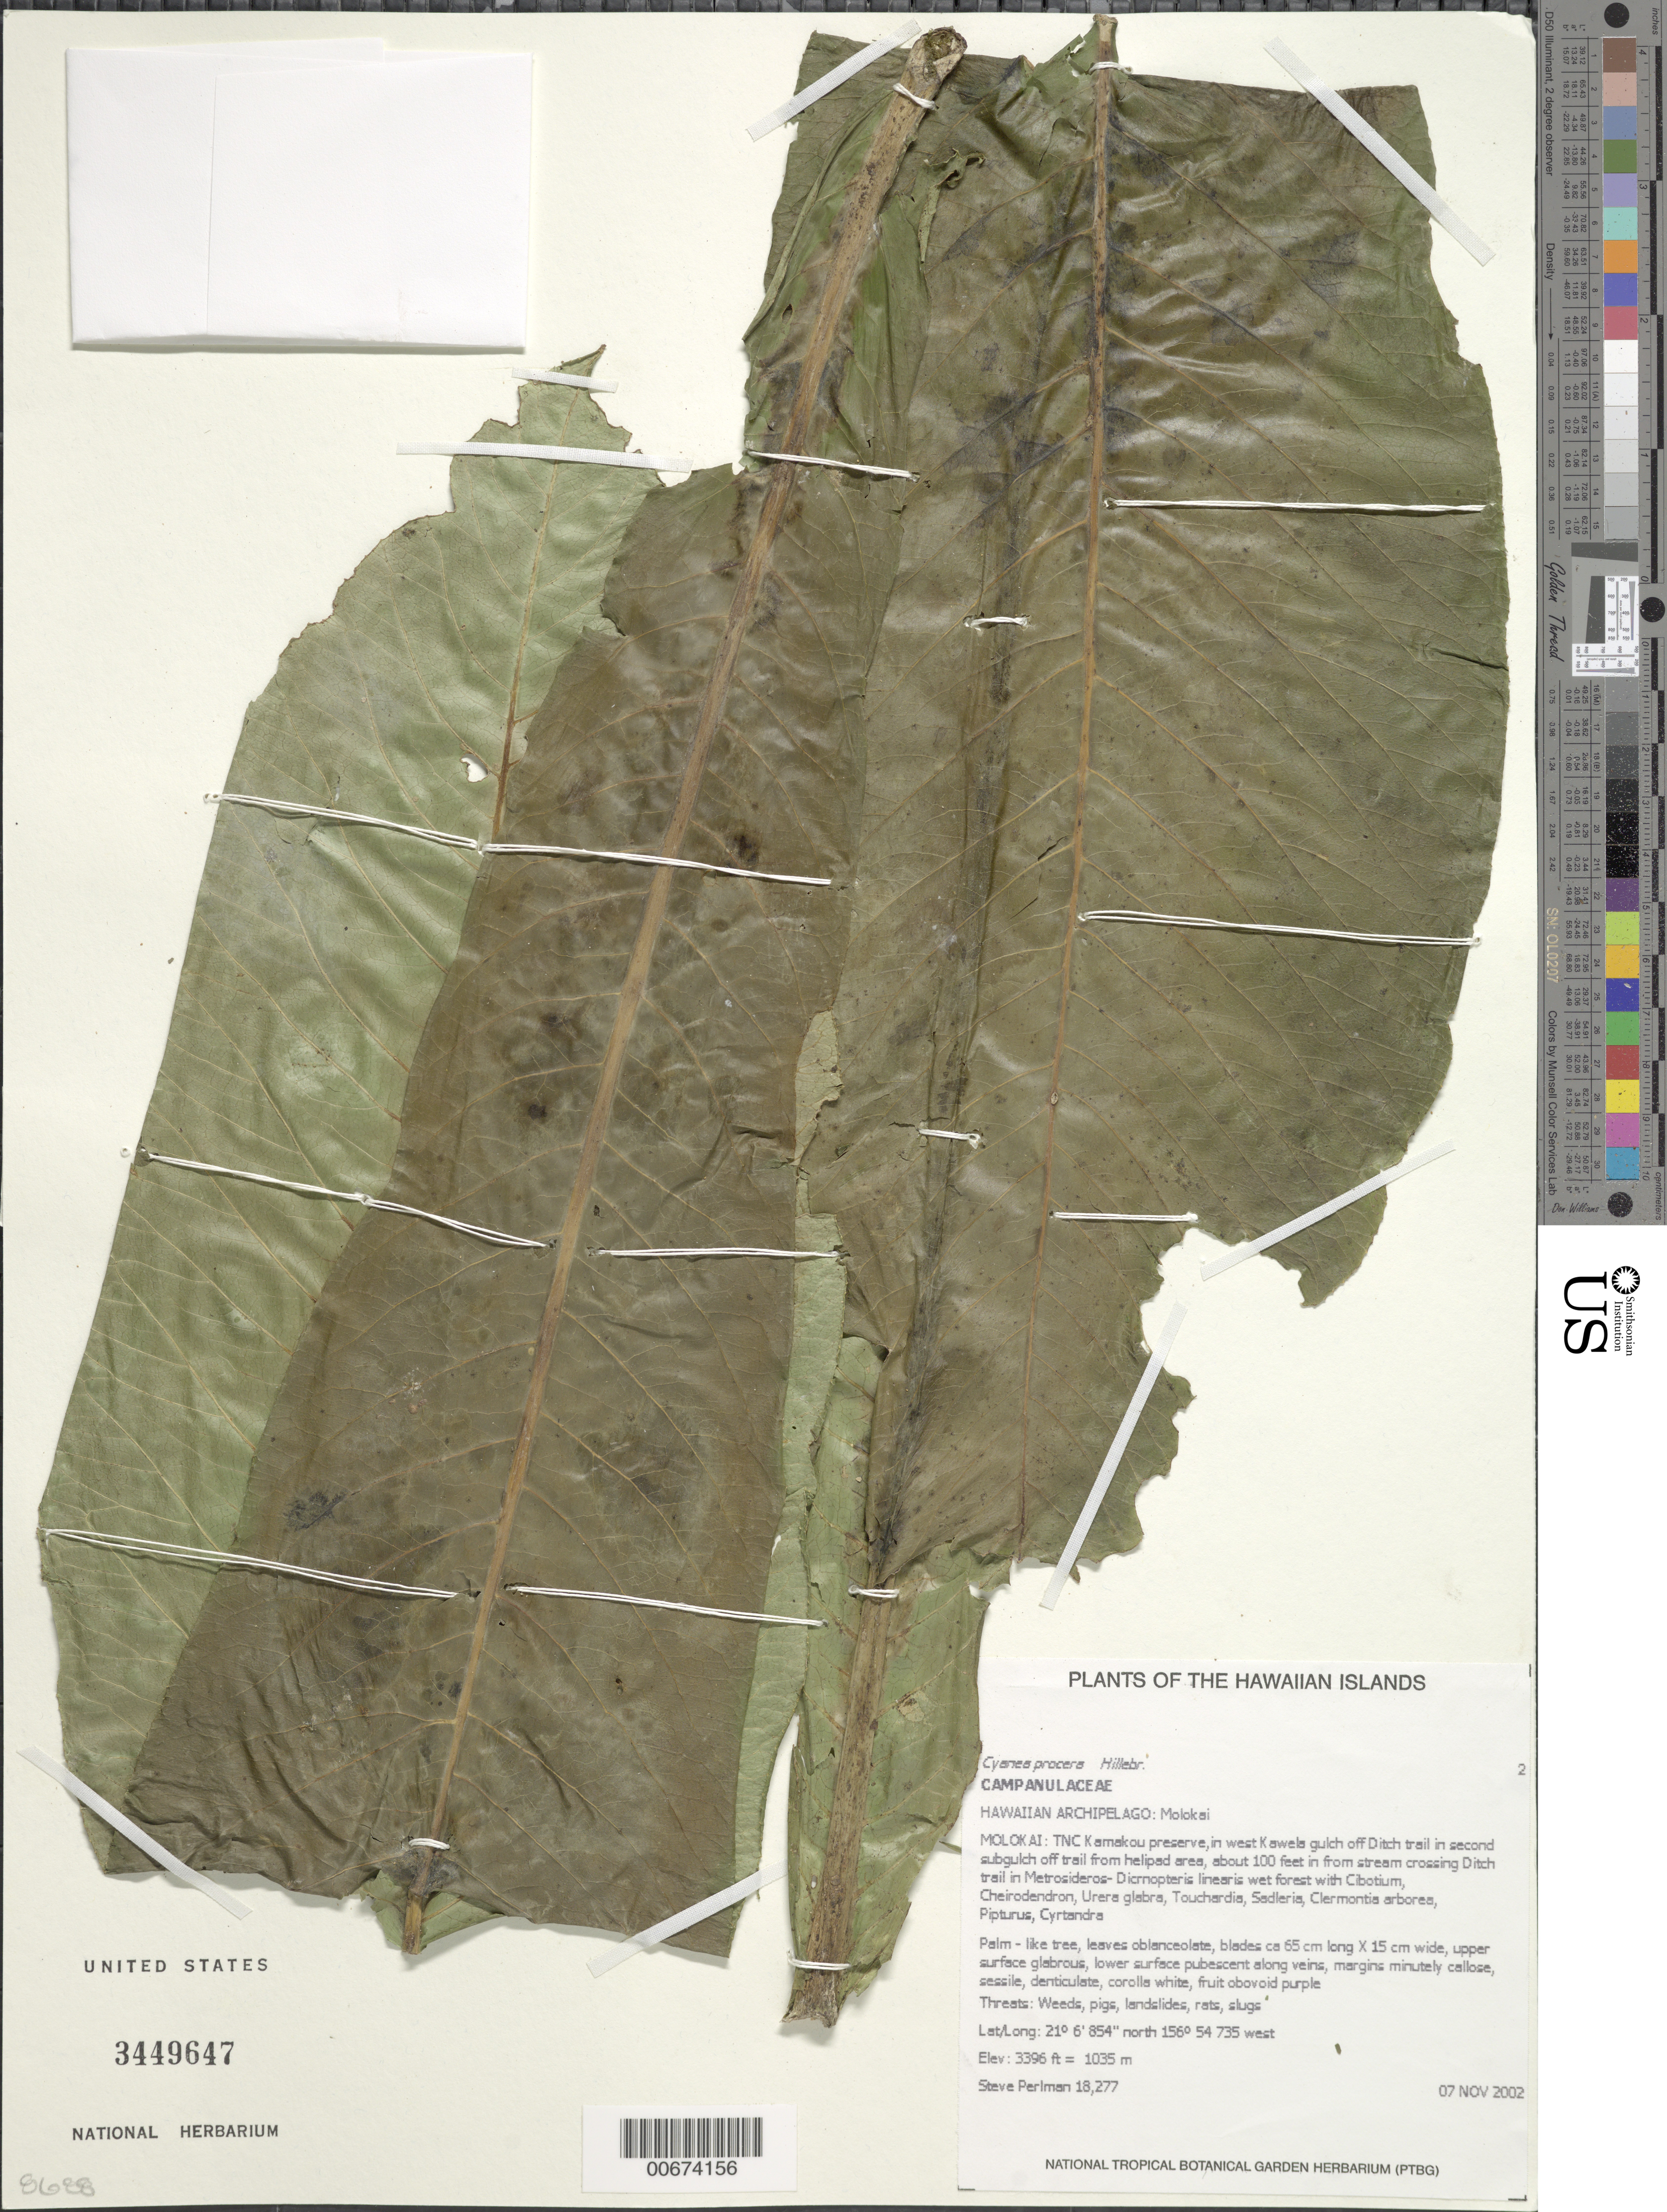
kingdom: Plantae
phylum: Tracheophyta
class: Magnoliopsida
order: Asterales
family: Campanulaceae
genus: Cyanea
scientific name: Cyanea procera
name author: Hillebr.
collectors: S. P. Perlman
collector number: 18277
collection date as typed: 7 Nov 2002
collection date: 2002-11-07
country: United States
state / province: Hawaii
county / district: Maui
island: Moloka'i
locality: TNC Kamakou preserve, in west Kawela gulch of Ditch trail in second subgulch off trail from helipad area, about 100 ft in from s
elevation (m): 1035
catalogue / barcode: US 3449647